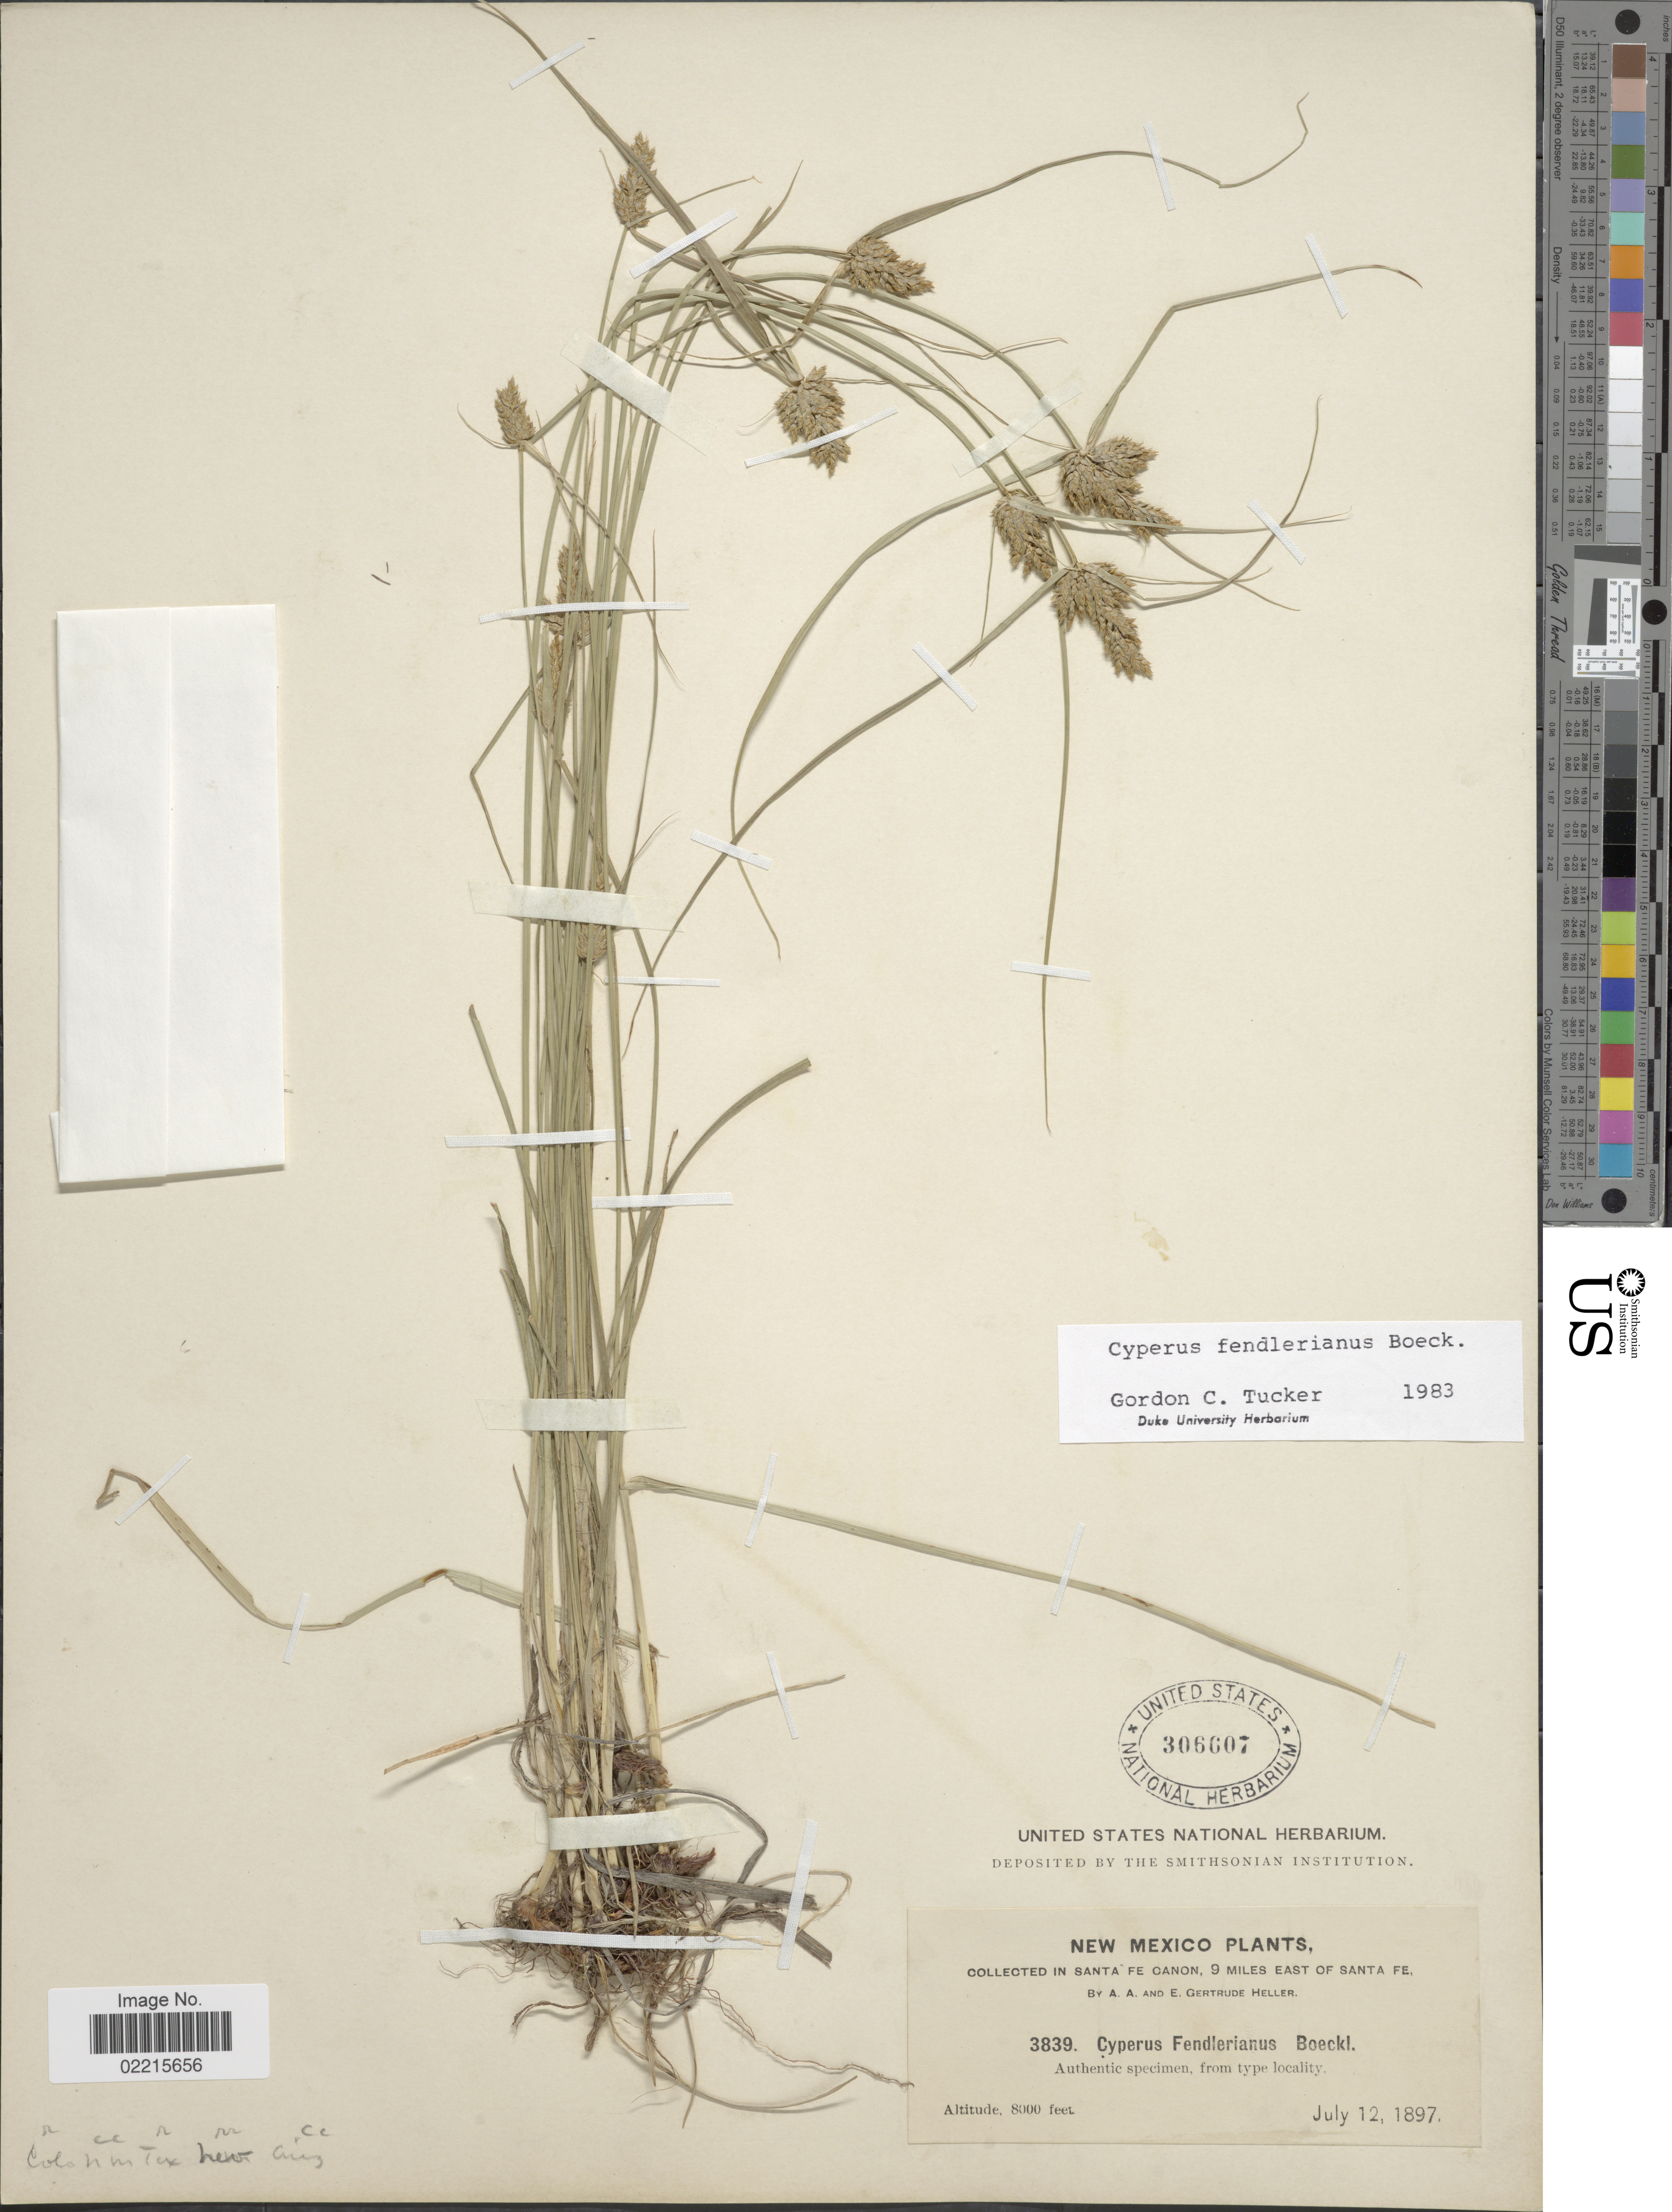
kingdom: Plantae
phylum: Tracheophyta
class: Liliopsida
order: Poales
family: Cyperaceae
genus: Cyperus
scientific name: Cyperus fendlerianus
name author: Boeckeler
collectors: A. A. Heller & E. Gertrude Heller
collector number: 3839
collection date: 1897-07-12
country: United States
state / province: New Mexico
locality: In Santa Fe Canon, 9 miles east of Santa Fe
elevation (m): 8000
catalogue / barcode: US 306607